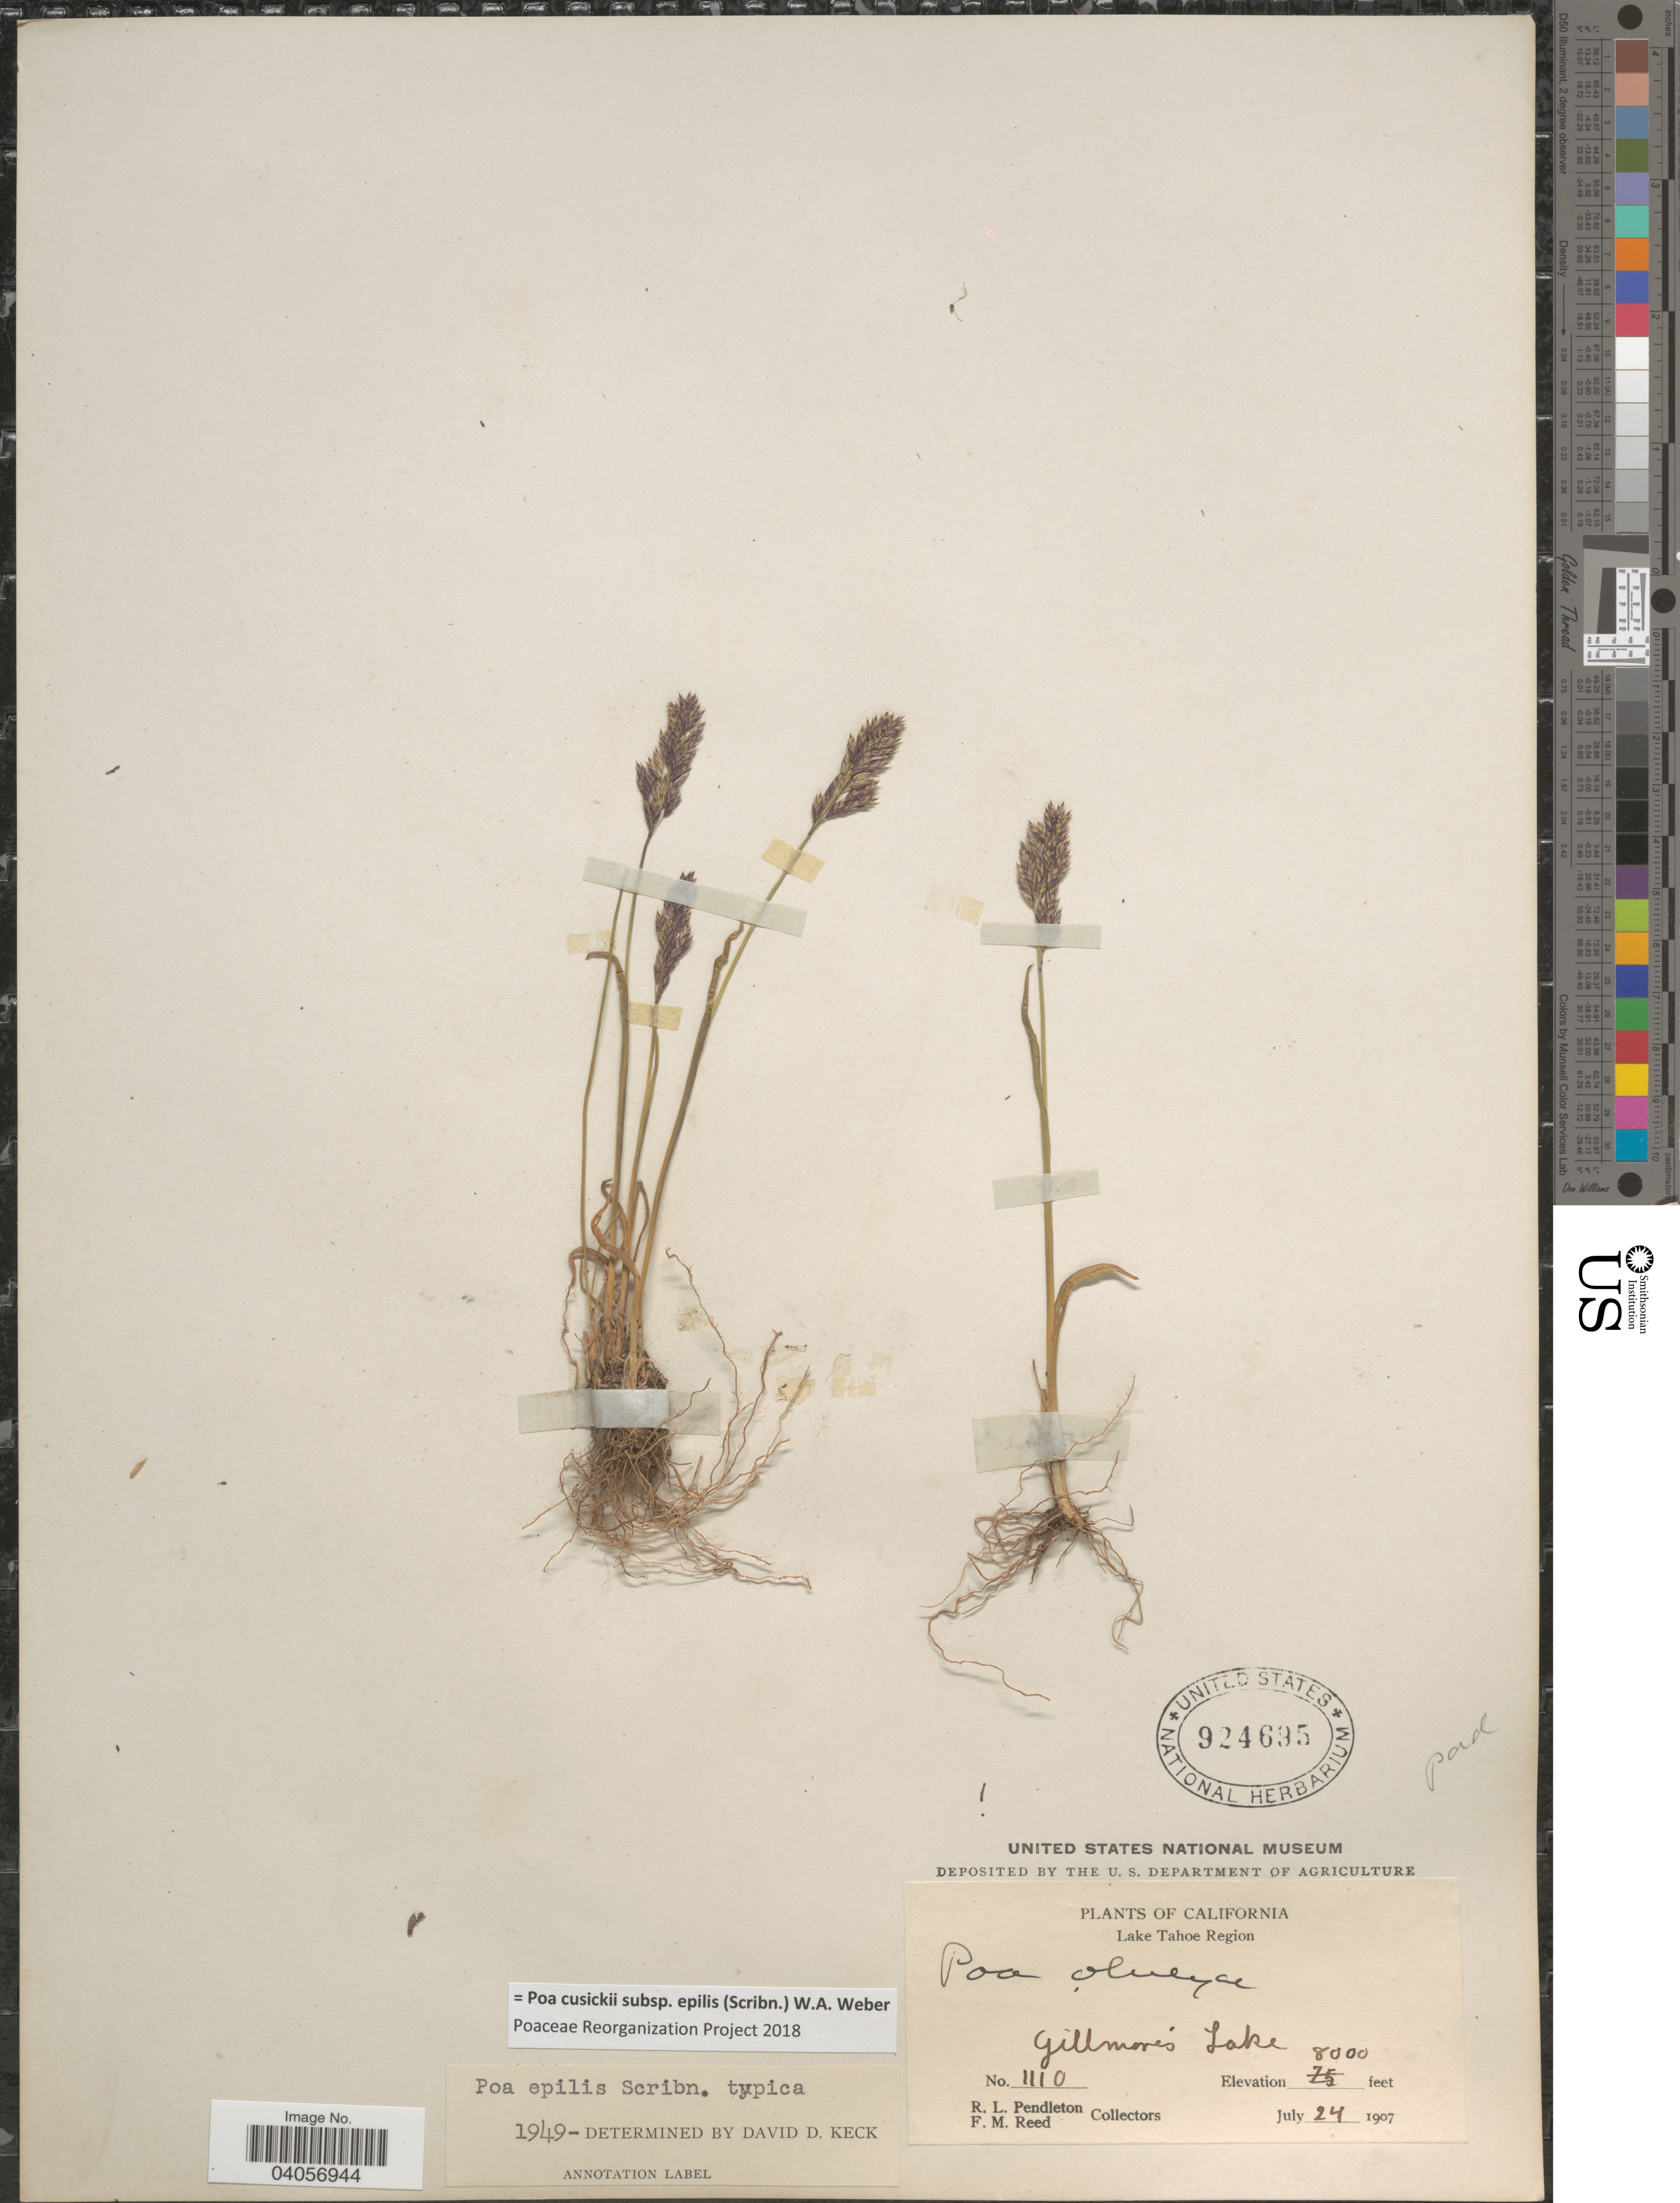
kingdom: Plantae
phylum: Tracheophyta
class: Liliopsida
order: Poales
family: Poaceae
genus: Poa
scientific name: Poa cusickii subsp. epilis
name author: (Scribn.) W.A. Weber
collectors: R. Pendleton & F. Reed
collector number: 1110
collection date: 1907-07-24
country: United States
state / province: California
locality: Lake Tahoe Region. Gillmore's Lake.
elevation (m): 2438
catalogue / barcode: US 924695